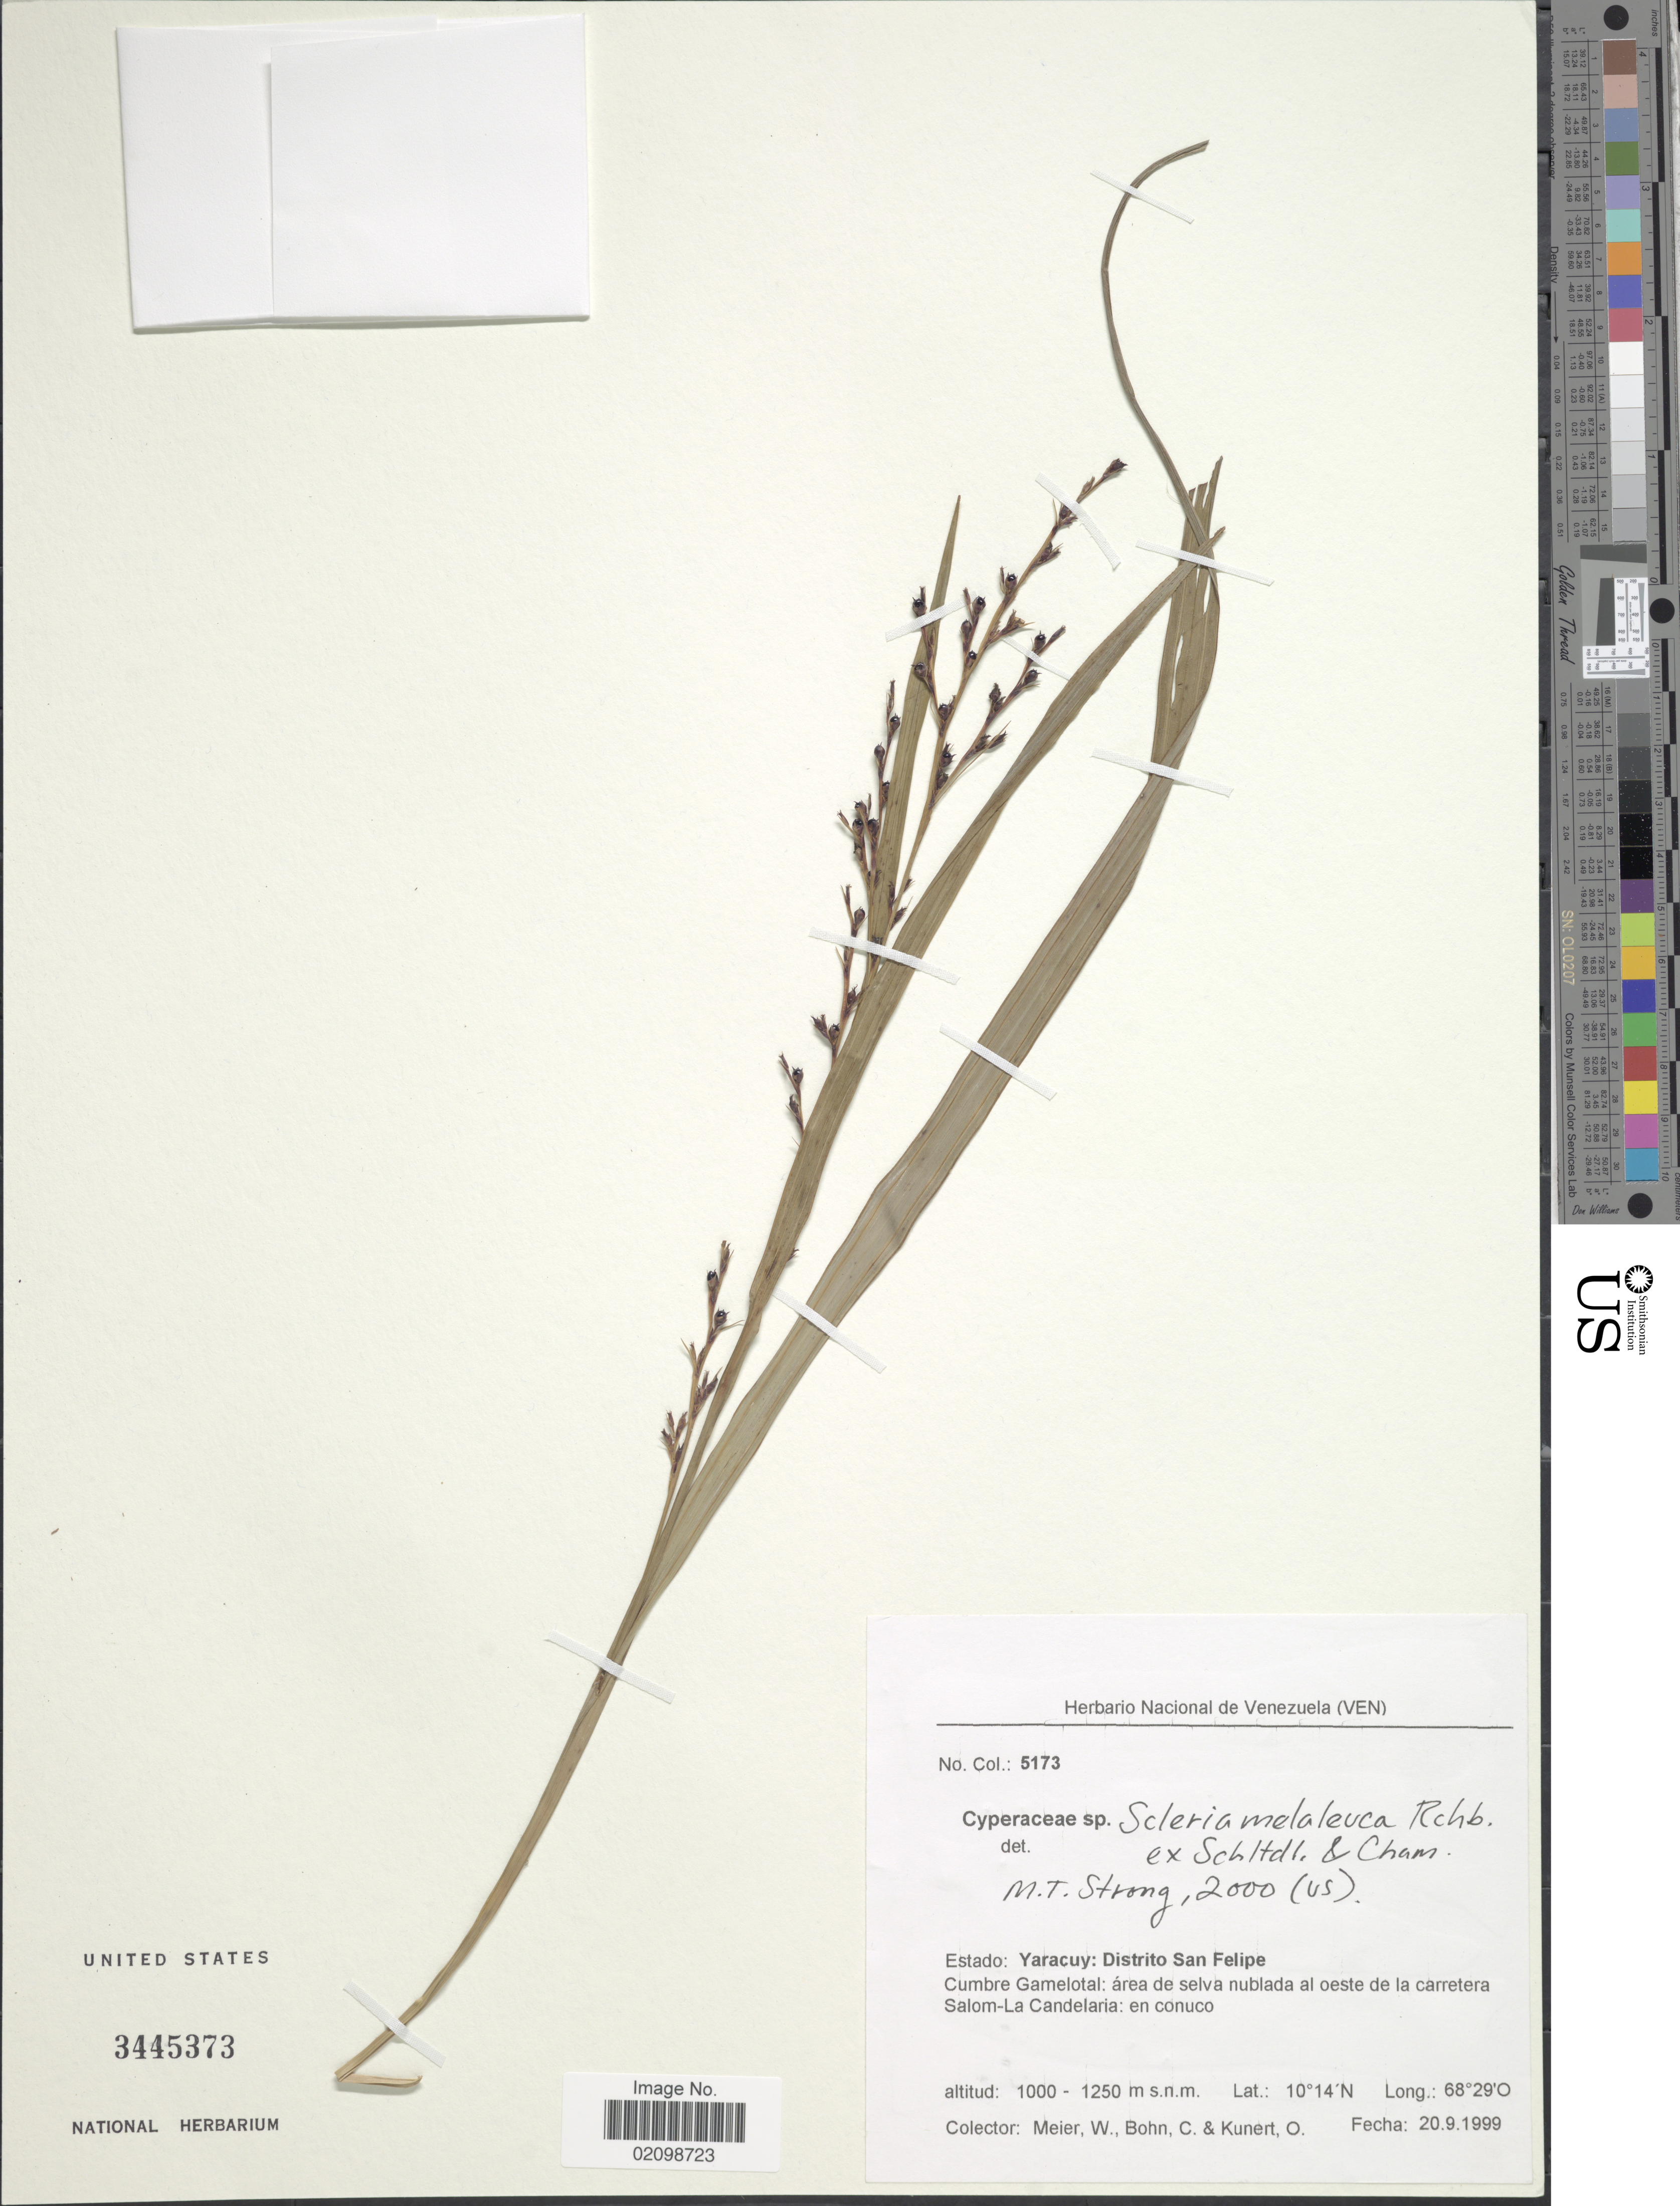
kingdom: Plantae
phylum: Tracheophyta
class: Liliopsida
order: Poales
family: Cyperaceae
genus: Scleria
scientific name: Scleria gaertneri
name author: Raddi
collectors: W. Meier, C. Bohn & O. Kunert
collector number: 5173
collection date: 1999-09-20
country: Venezuela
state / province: Yaracuy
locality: Estado: Yaracuy: Distrito San Felipe. Cumbre Gamelotal: area de selva nublada al oeste de la carretera Salom-La Candelaria: en conuco.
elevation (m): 1000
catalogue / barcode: US 3445373